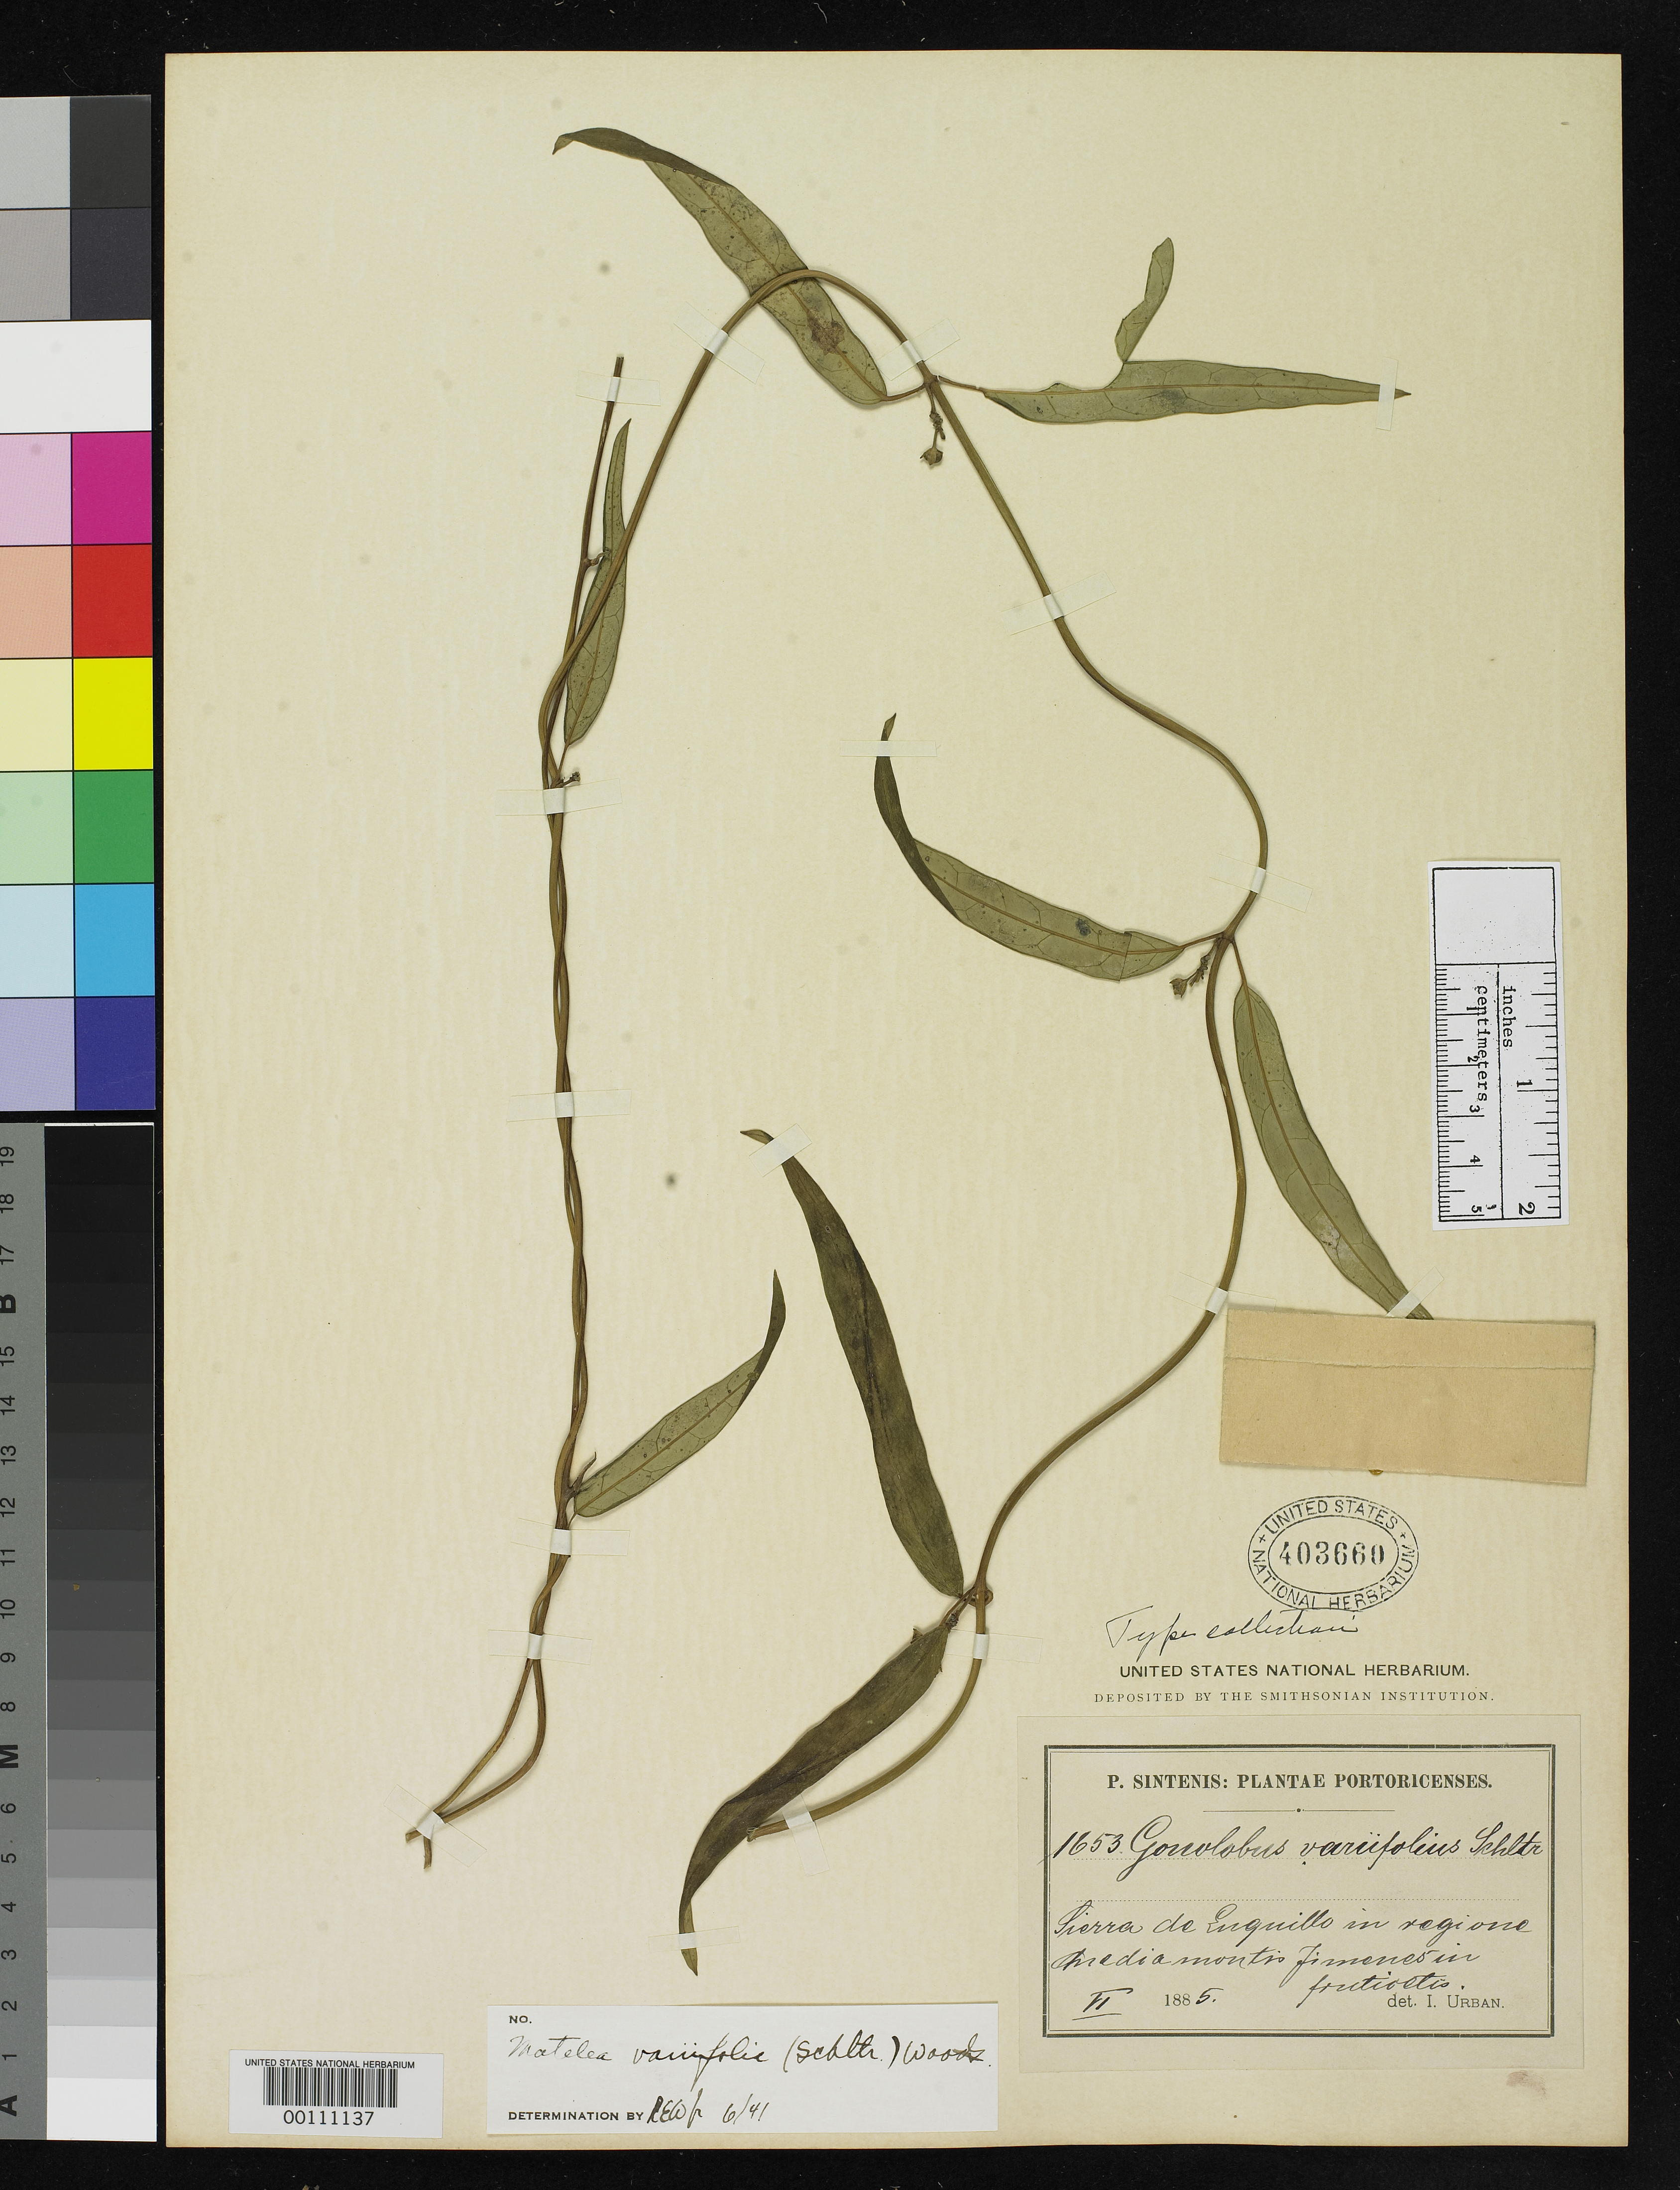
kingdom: Plantae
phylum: Tracheophyta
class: Magnoliopsida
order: Gentianales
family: Apocynaceae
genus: Gonolobus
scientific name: Gonolobus variifolius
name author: Schltr.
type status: Syntype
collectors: P. Sintenis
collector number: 1653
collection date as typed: Jun 1885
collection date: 1885-06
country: Puerto Rico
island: Greater Antilles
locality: Sierra de Luquillo, Jimenes Mts.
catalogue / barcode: US 403660